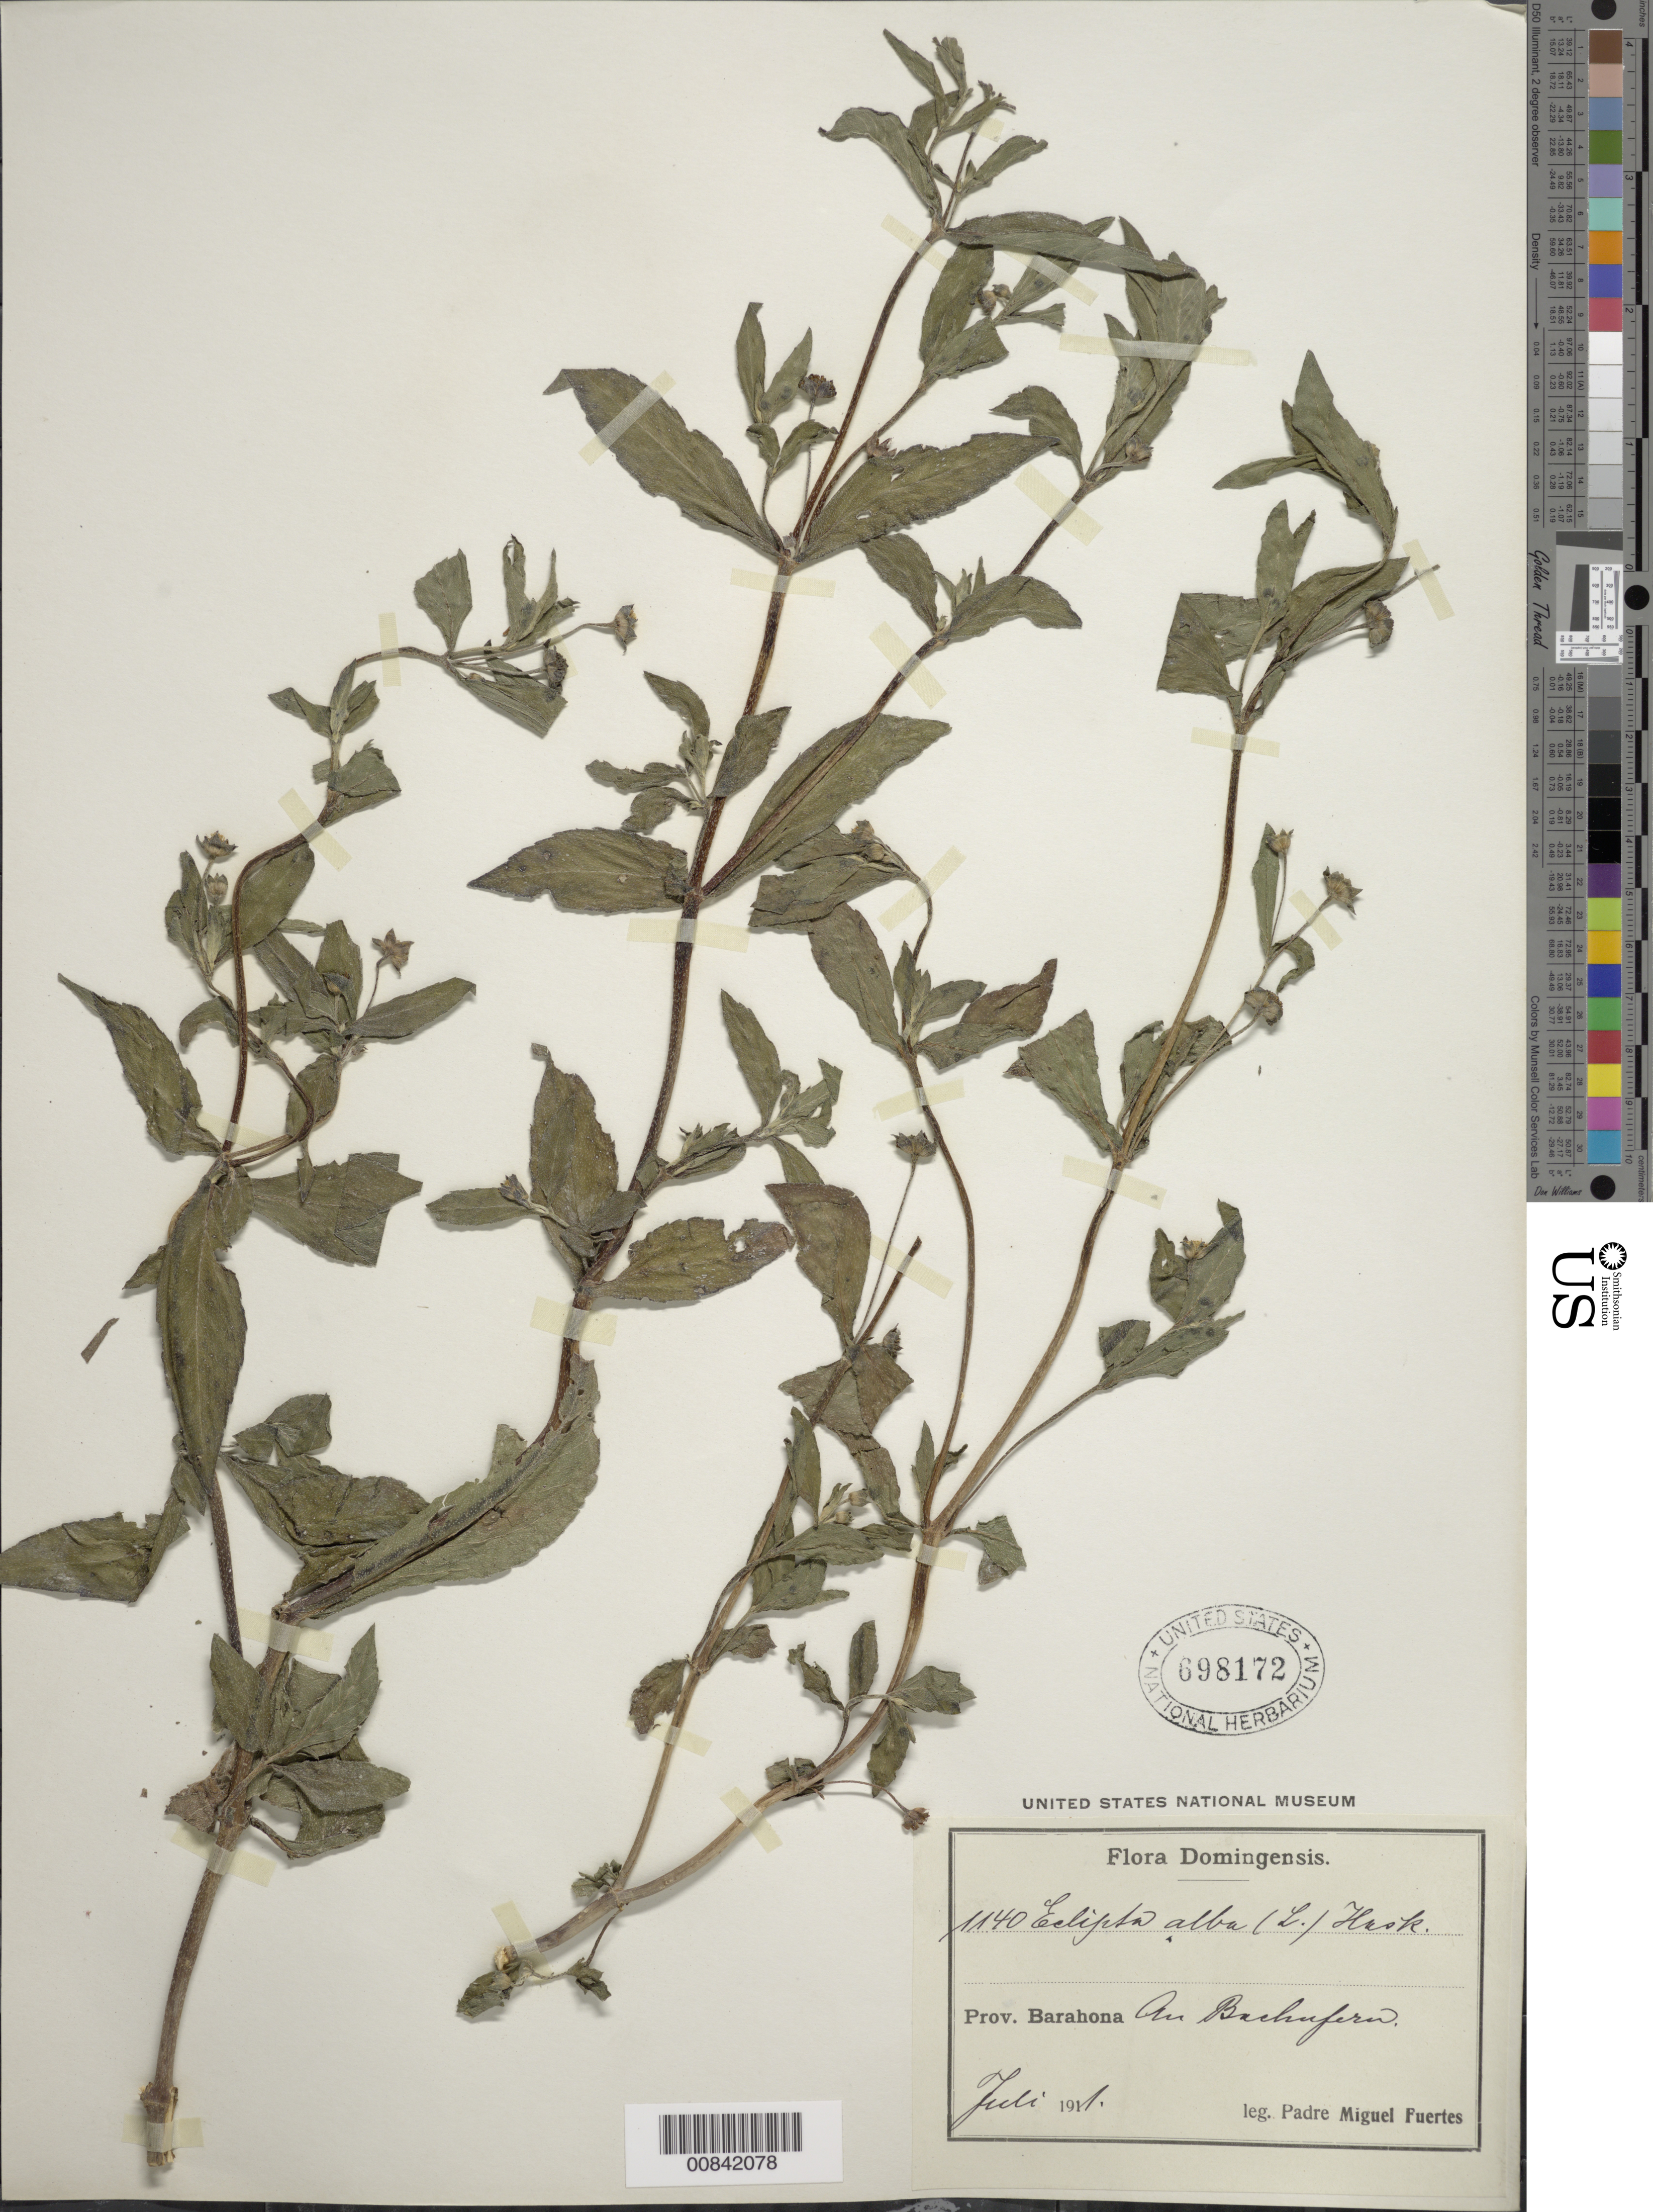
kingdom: Plantae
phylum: Tracheophyta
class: Magnoliopsida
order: Asterales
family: Asteraceae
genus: Eclipta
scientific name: Eclipta prostrata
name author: (L.) L.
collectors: M. D. Fuertes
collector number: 1140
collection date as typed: Jul 1911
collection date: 1911-07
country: Dominican Republic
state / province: Barahona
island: Hispaniola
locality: "Bachufera"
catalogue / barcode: US 698172